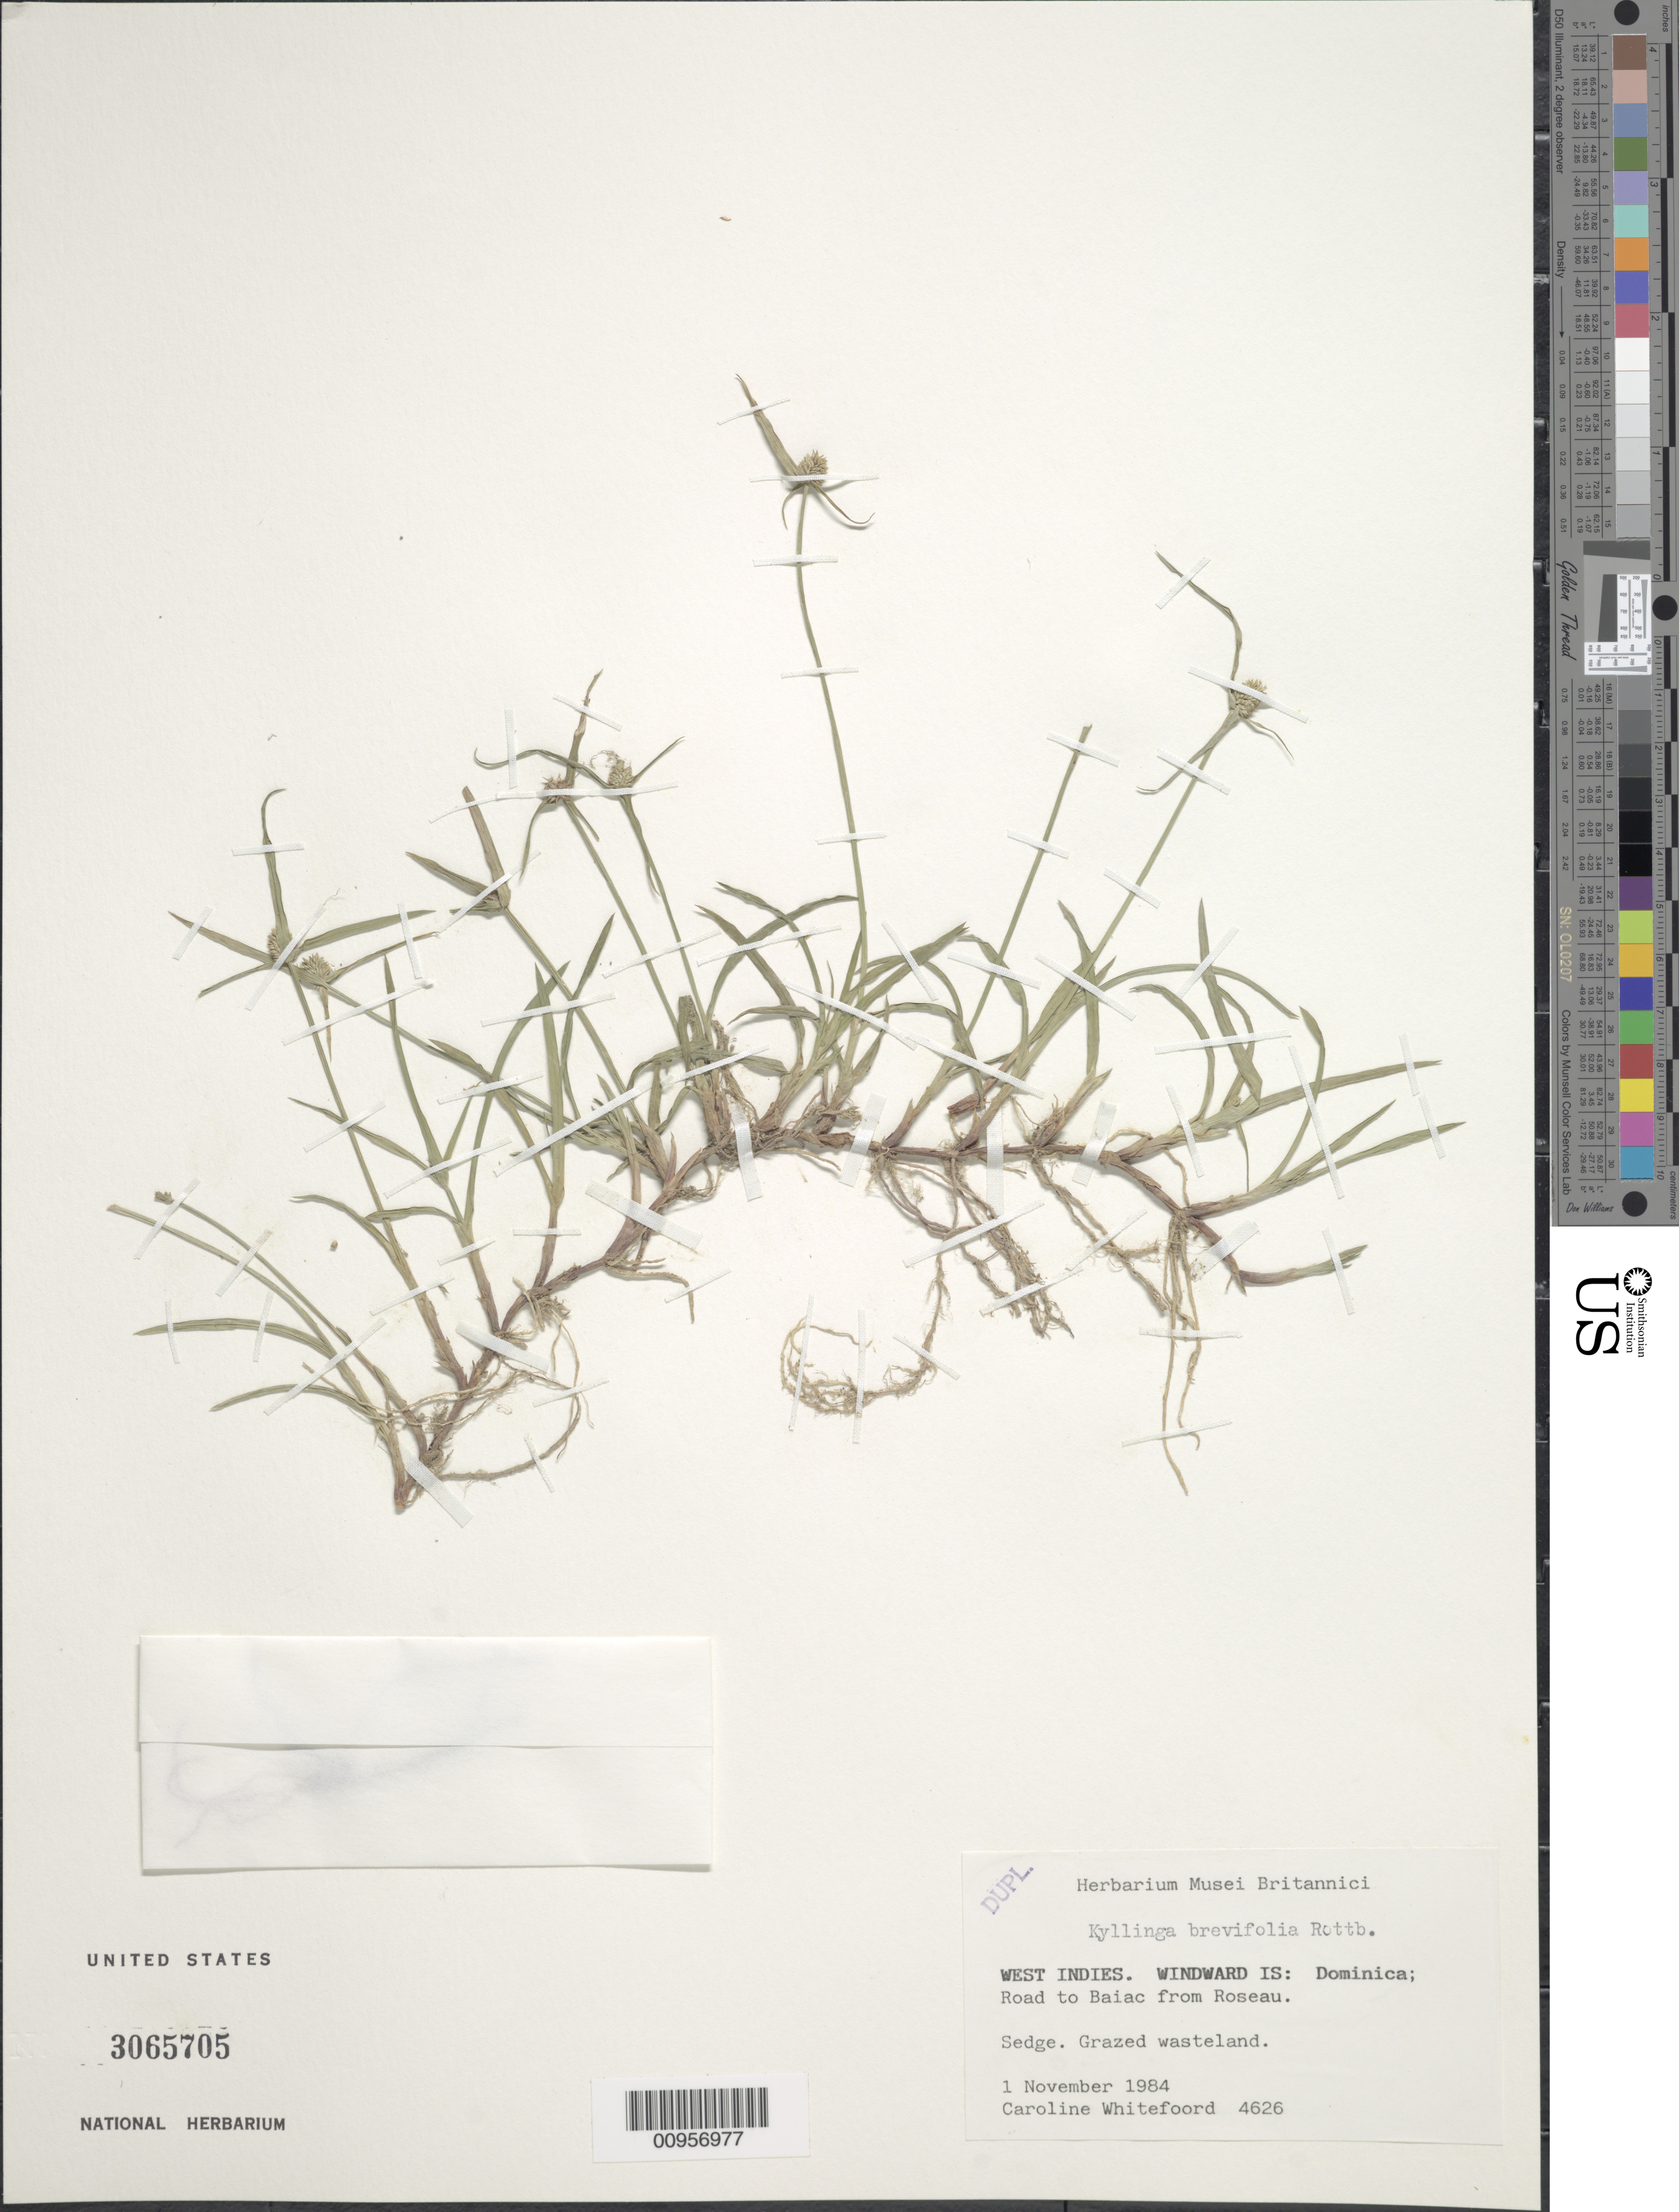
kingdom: Plantae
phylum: Tracheophyta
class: Liliopsida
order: Poales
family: Cyperaceae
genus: Cyperus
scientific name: Cyperus brevifolius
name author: (Rottb.) Hassk.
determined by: Strong, M. T., (US), Smithsonian Institution - National Museum of Natural History (UNITED STATES)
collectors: C. Whitefoord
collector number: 4626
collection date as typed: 01 Nov 1984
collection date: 1984-11-01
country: Dominica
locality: Road to Baiac from Roseau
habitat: Grazed wasteland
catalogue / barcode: US 3065705